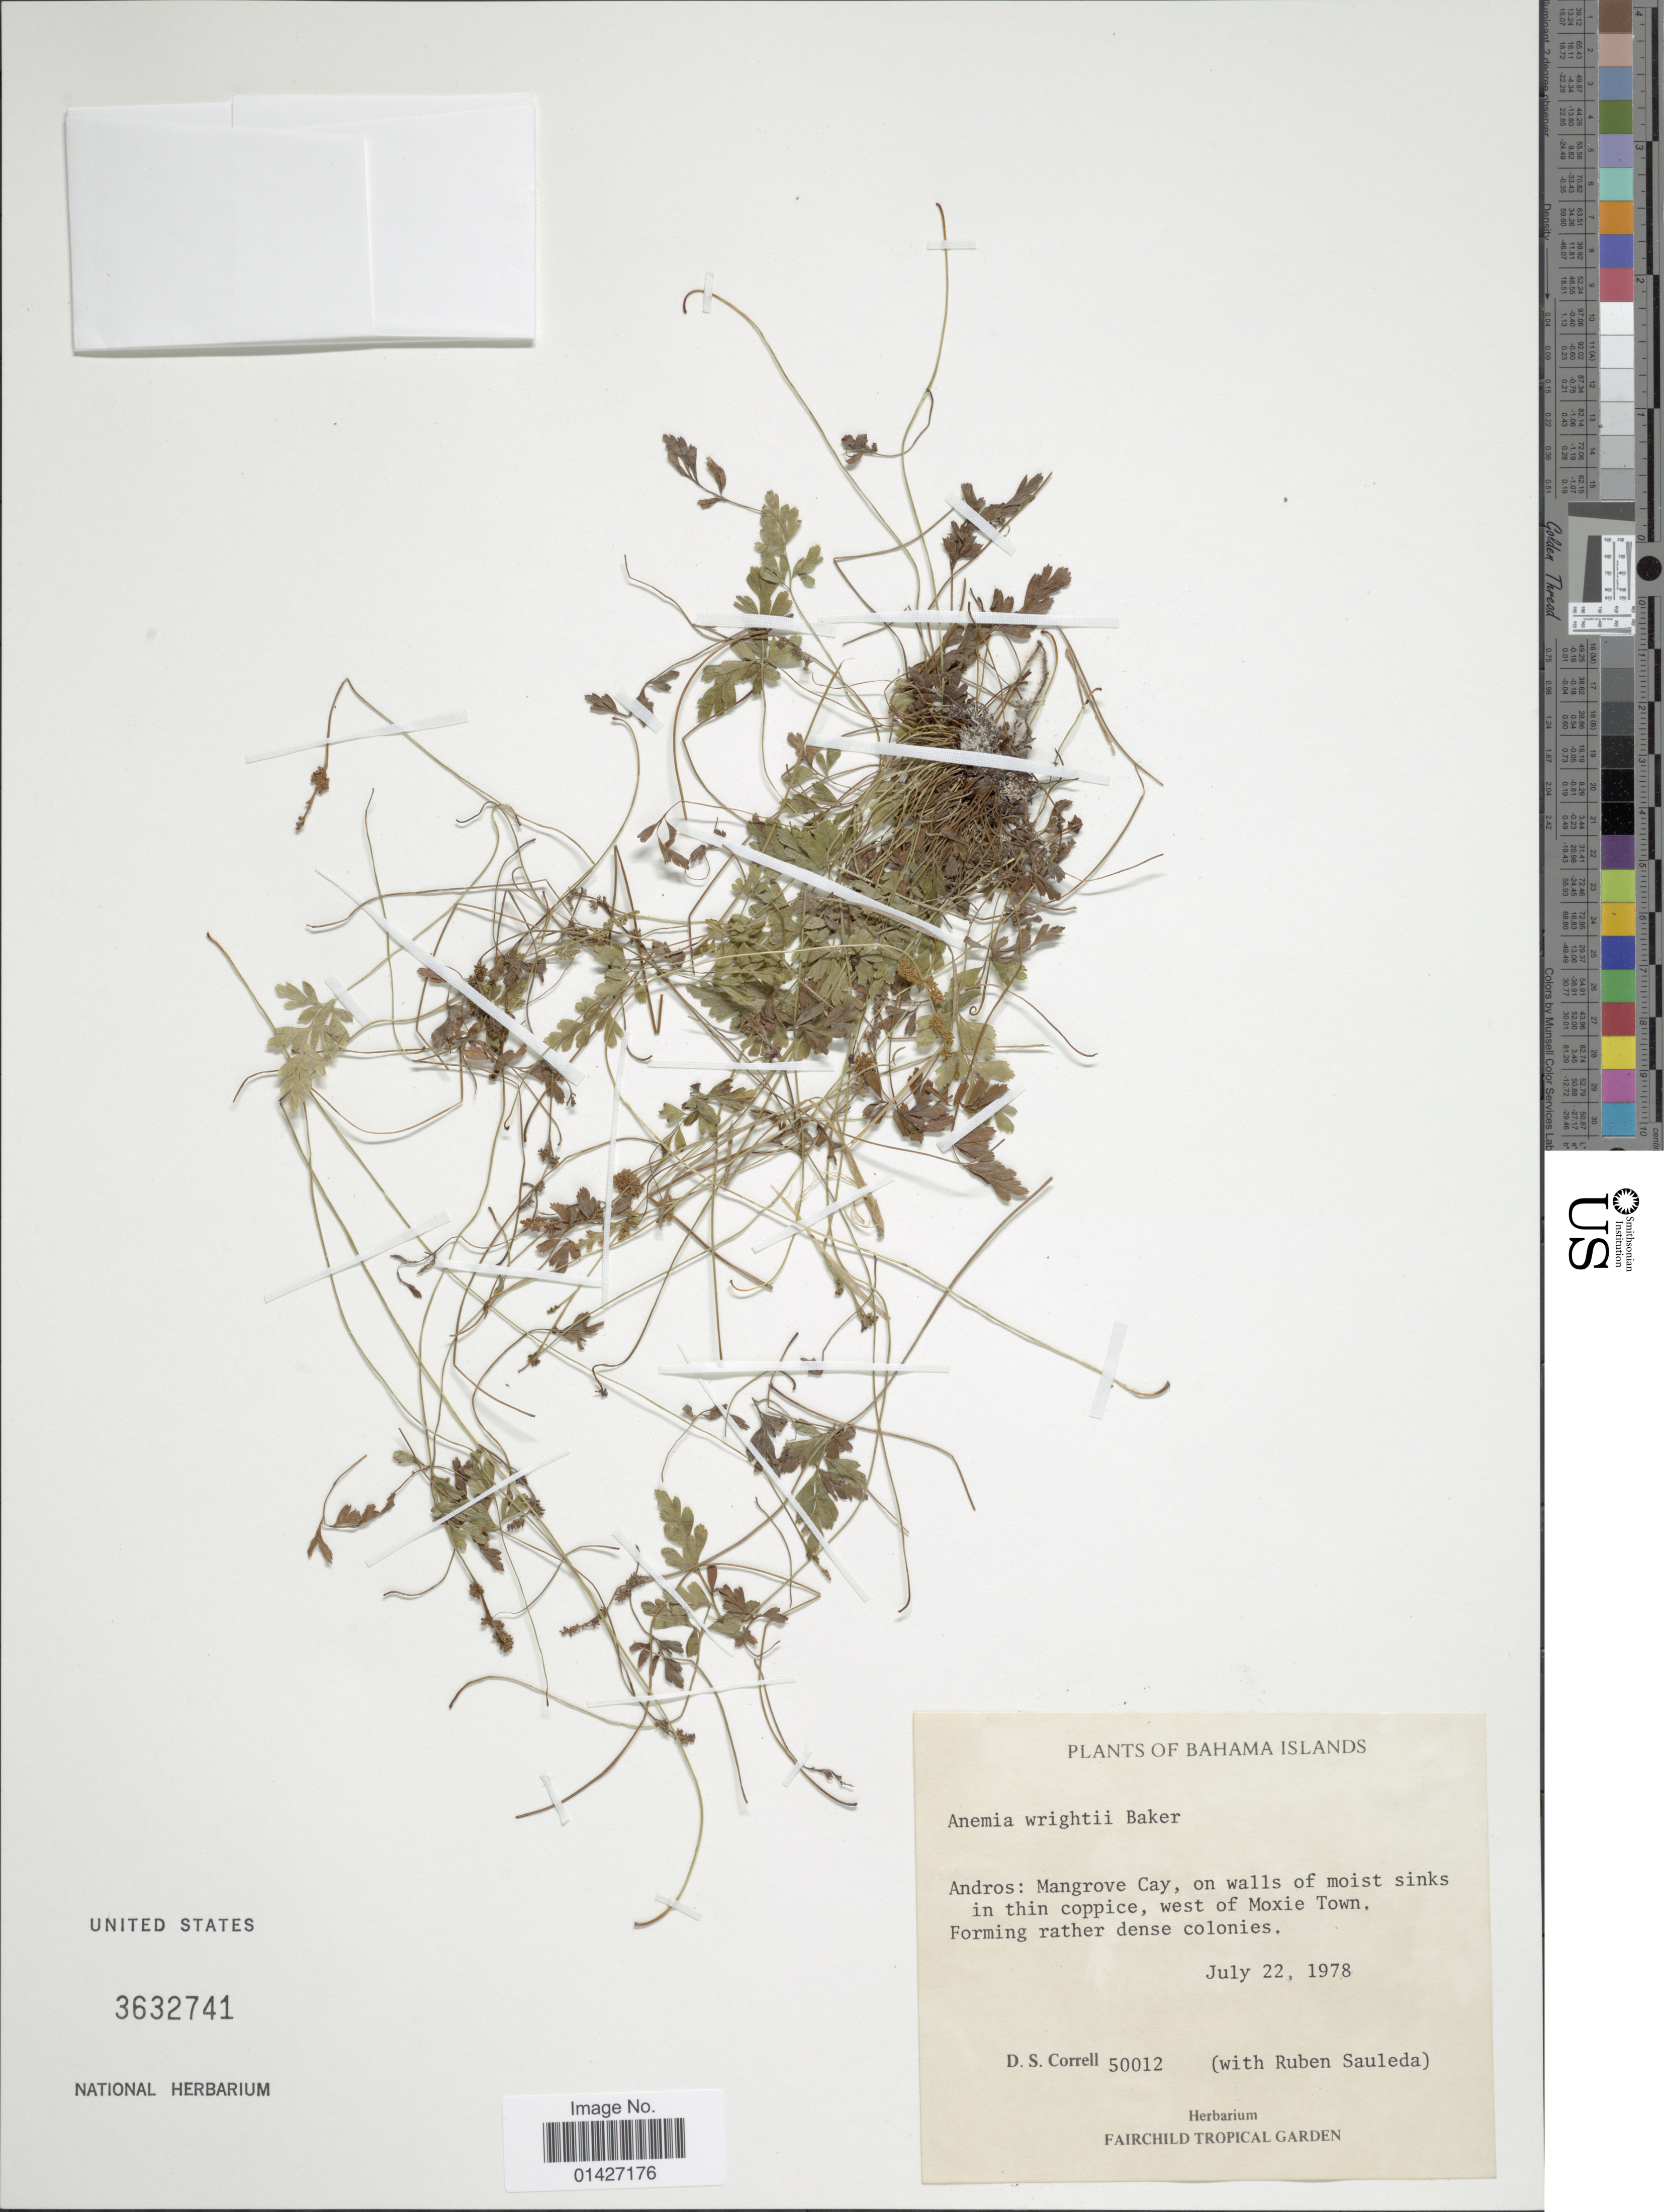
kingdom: Plantae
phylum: Tracheophyta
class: Polypodiopsida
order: Schizaeales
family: Anemiaceae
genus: Anemia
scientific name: Anemia wrightii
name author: Baker in Hook. & Baker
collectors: D. S. Correll & R. Sauleda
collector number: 50012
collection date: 1978-07-22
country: Bahamas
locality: Andros: Mangrove Cay, on walls of moist sinks in thin coppice, west of Moxie Town. Forming rather dense colonies.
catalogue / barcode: US 3632741